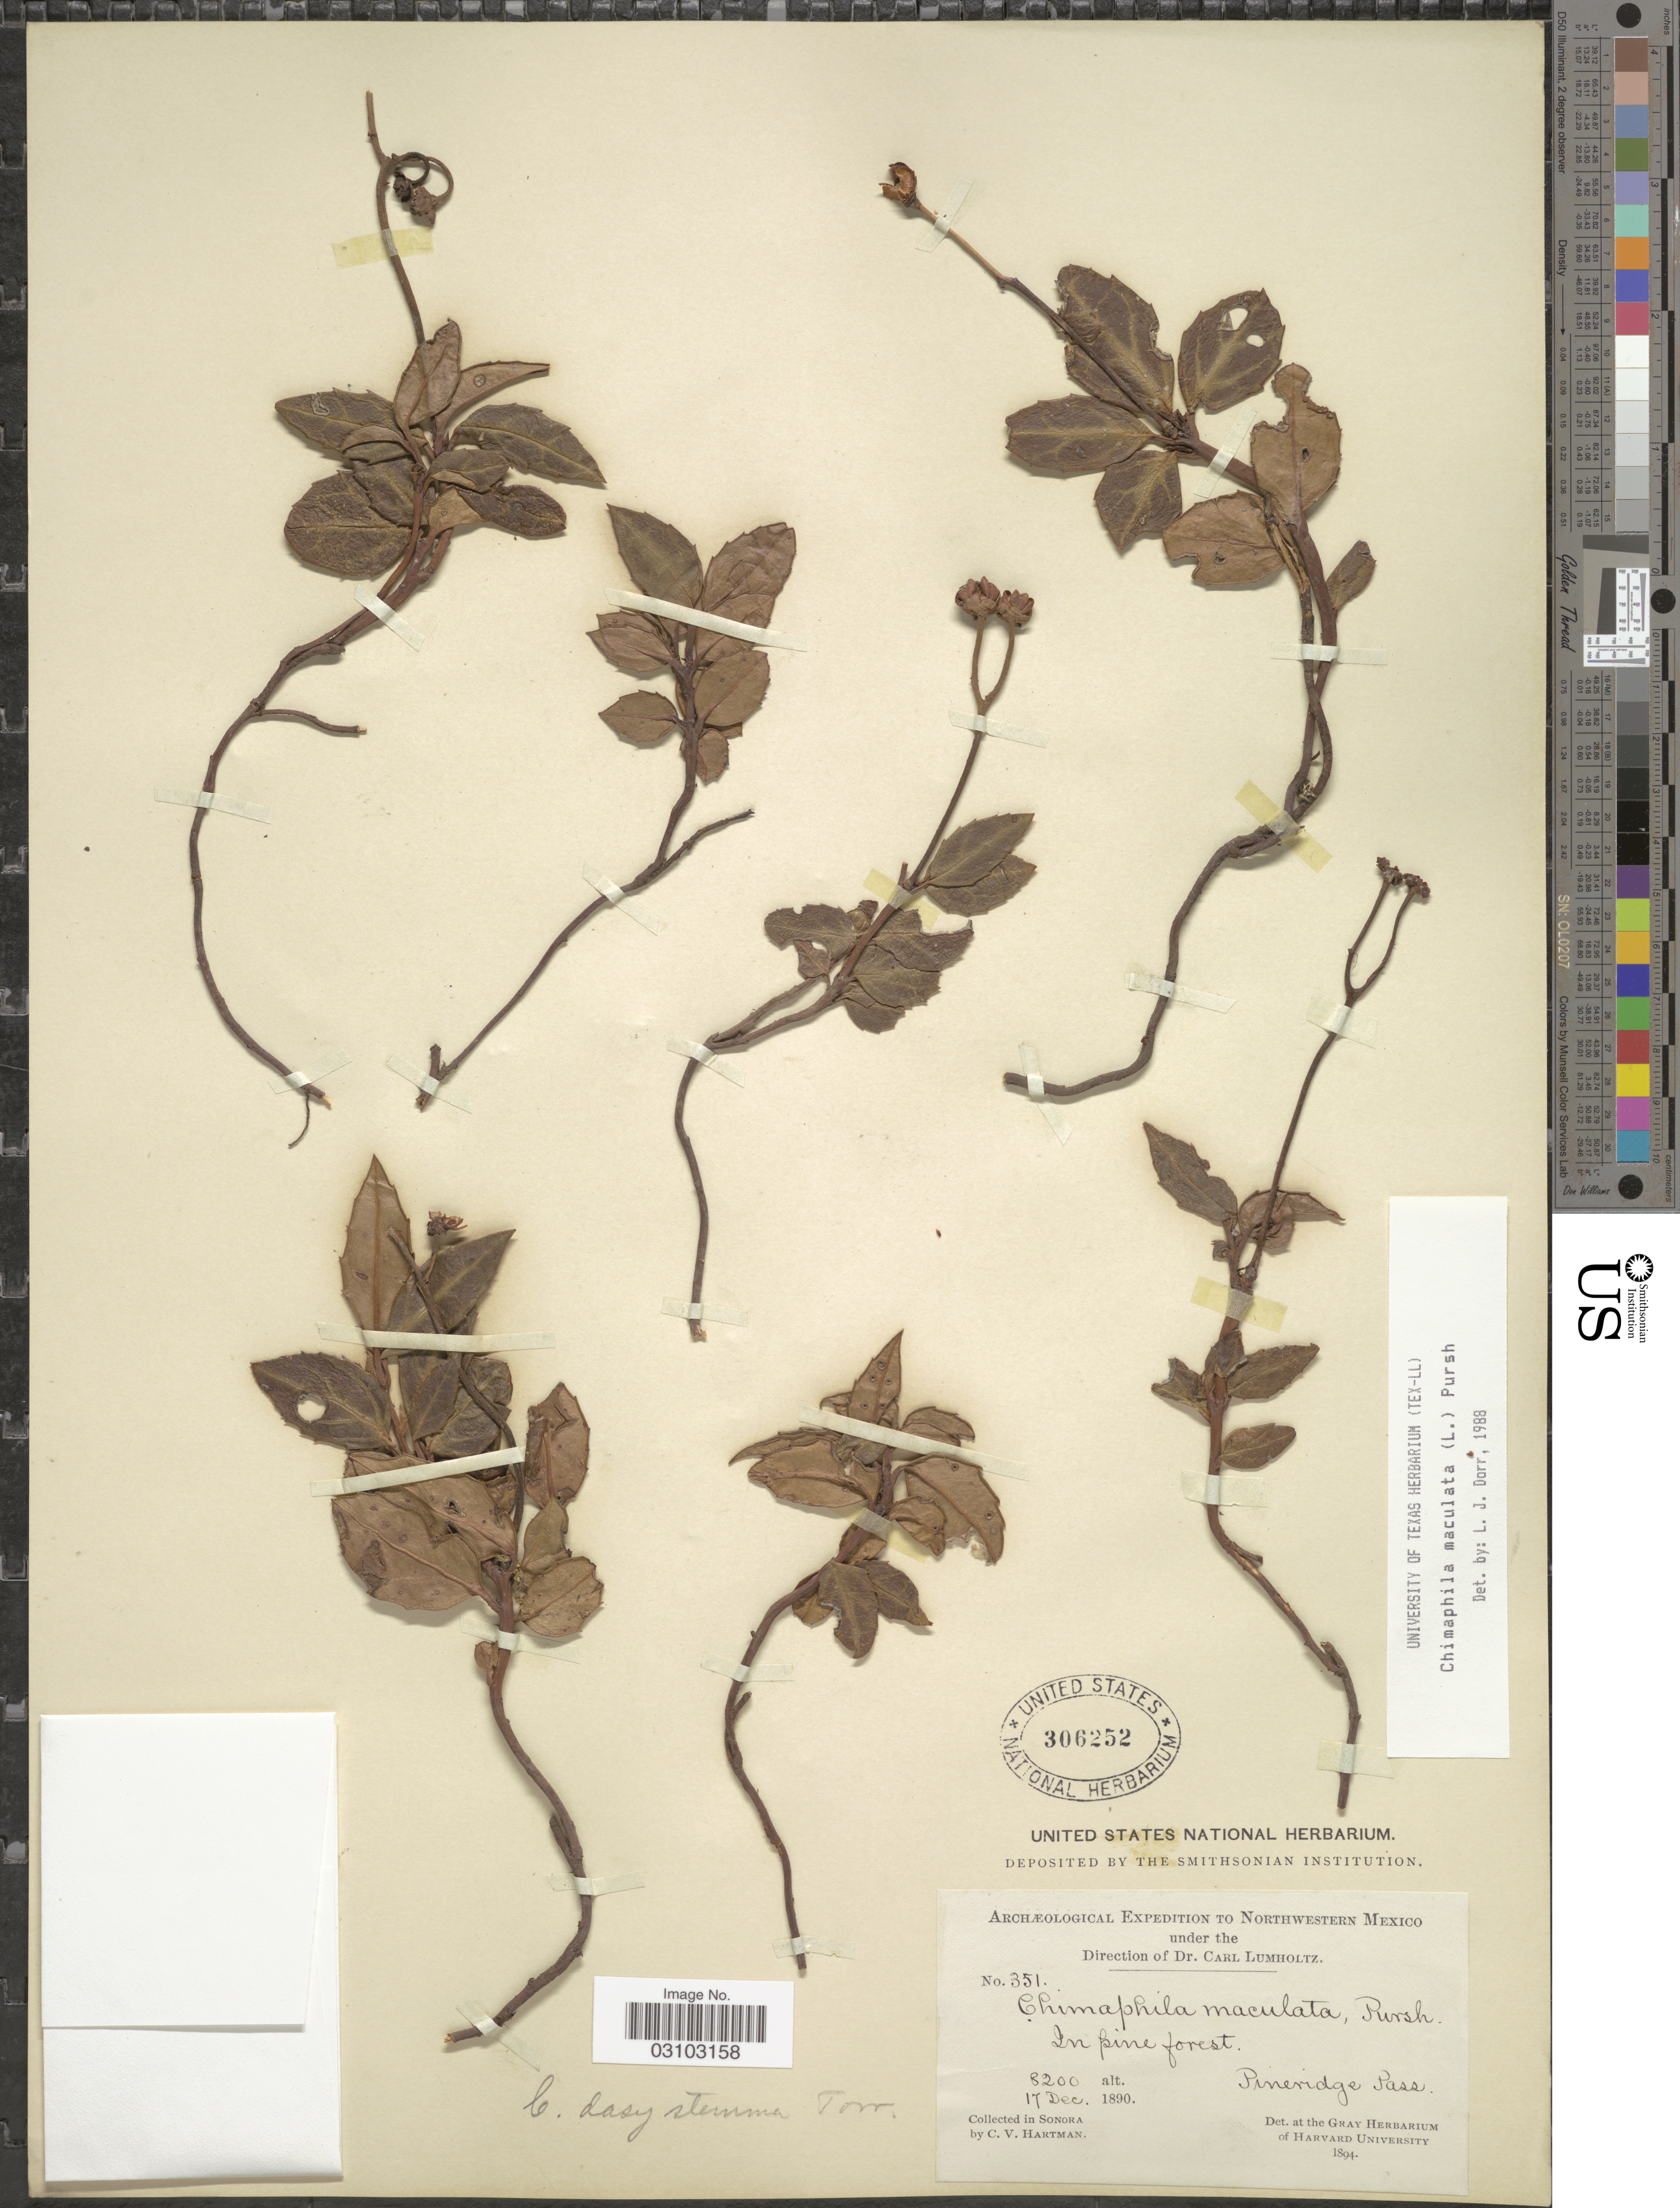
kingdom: Plantae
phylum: Tracheophyta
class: Magnoliopsida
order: Ericales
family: Ericaceae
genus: Chimaphila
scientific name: Chimaphila maculata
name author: (L.) Pursh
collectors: C. V. Hartman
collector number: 351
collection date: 1890-12-17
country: Mexico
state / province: Sonora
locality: Northwestern Mexico, Pineridge Pass.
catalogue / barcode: US 306252